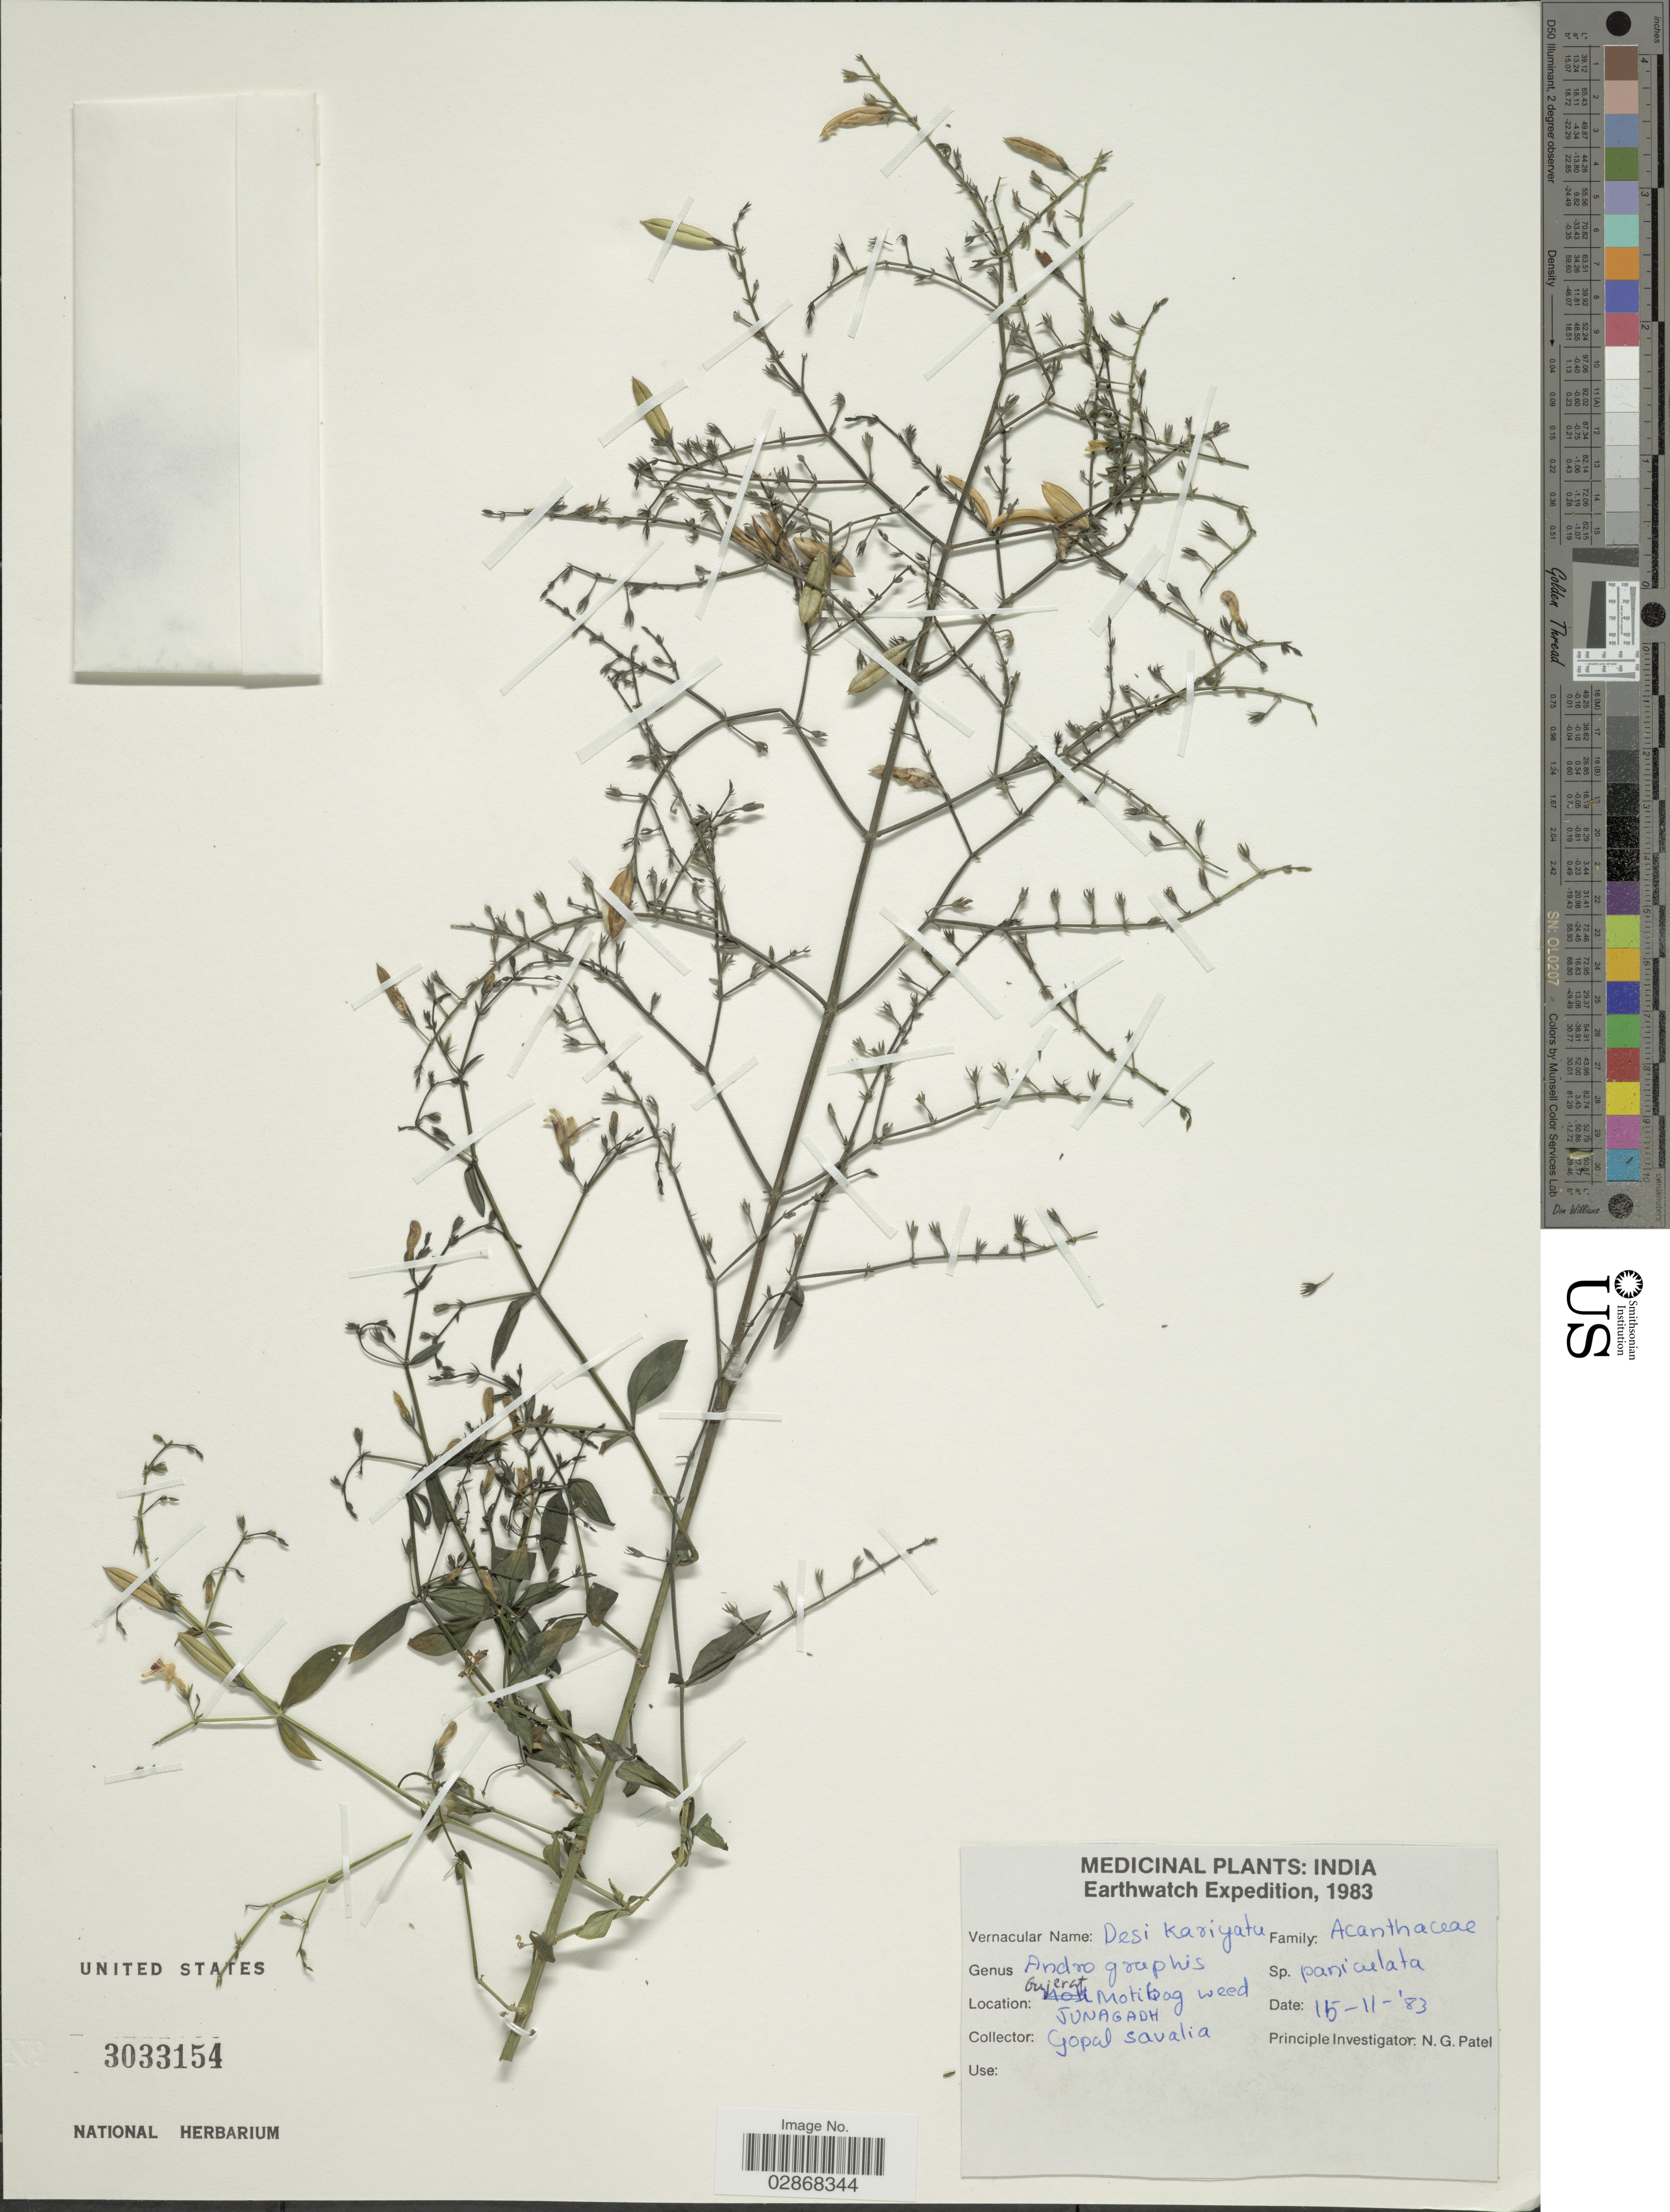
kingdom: Plantae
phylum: Tracheophyta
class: Magnoliopsida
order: Lamiales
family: Acanthaceae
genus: Andrographis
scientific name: Andrographis paniculata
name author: (Burm. f.) Nees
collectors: G. Savalia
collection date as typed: Transcribed d/m/y: 15/11/83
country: India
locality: Gujerat Motibag weed. Junagadh.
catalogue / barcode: US 3033154